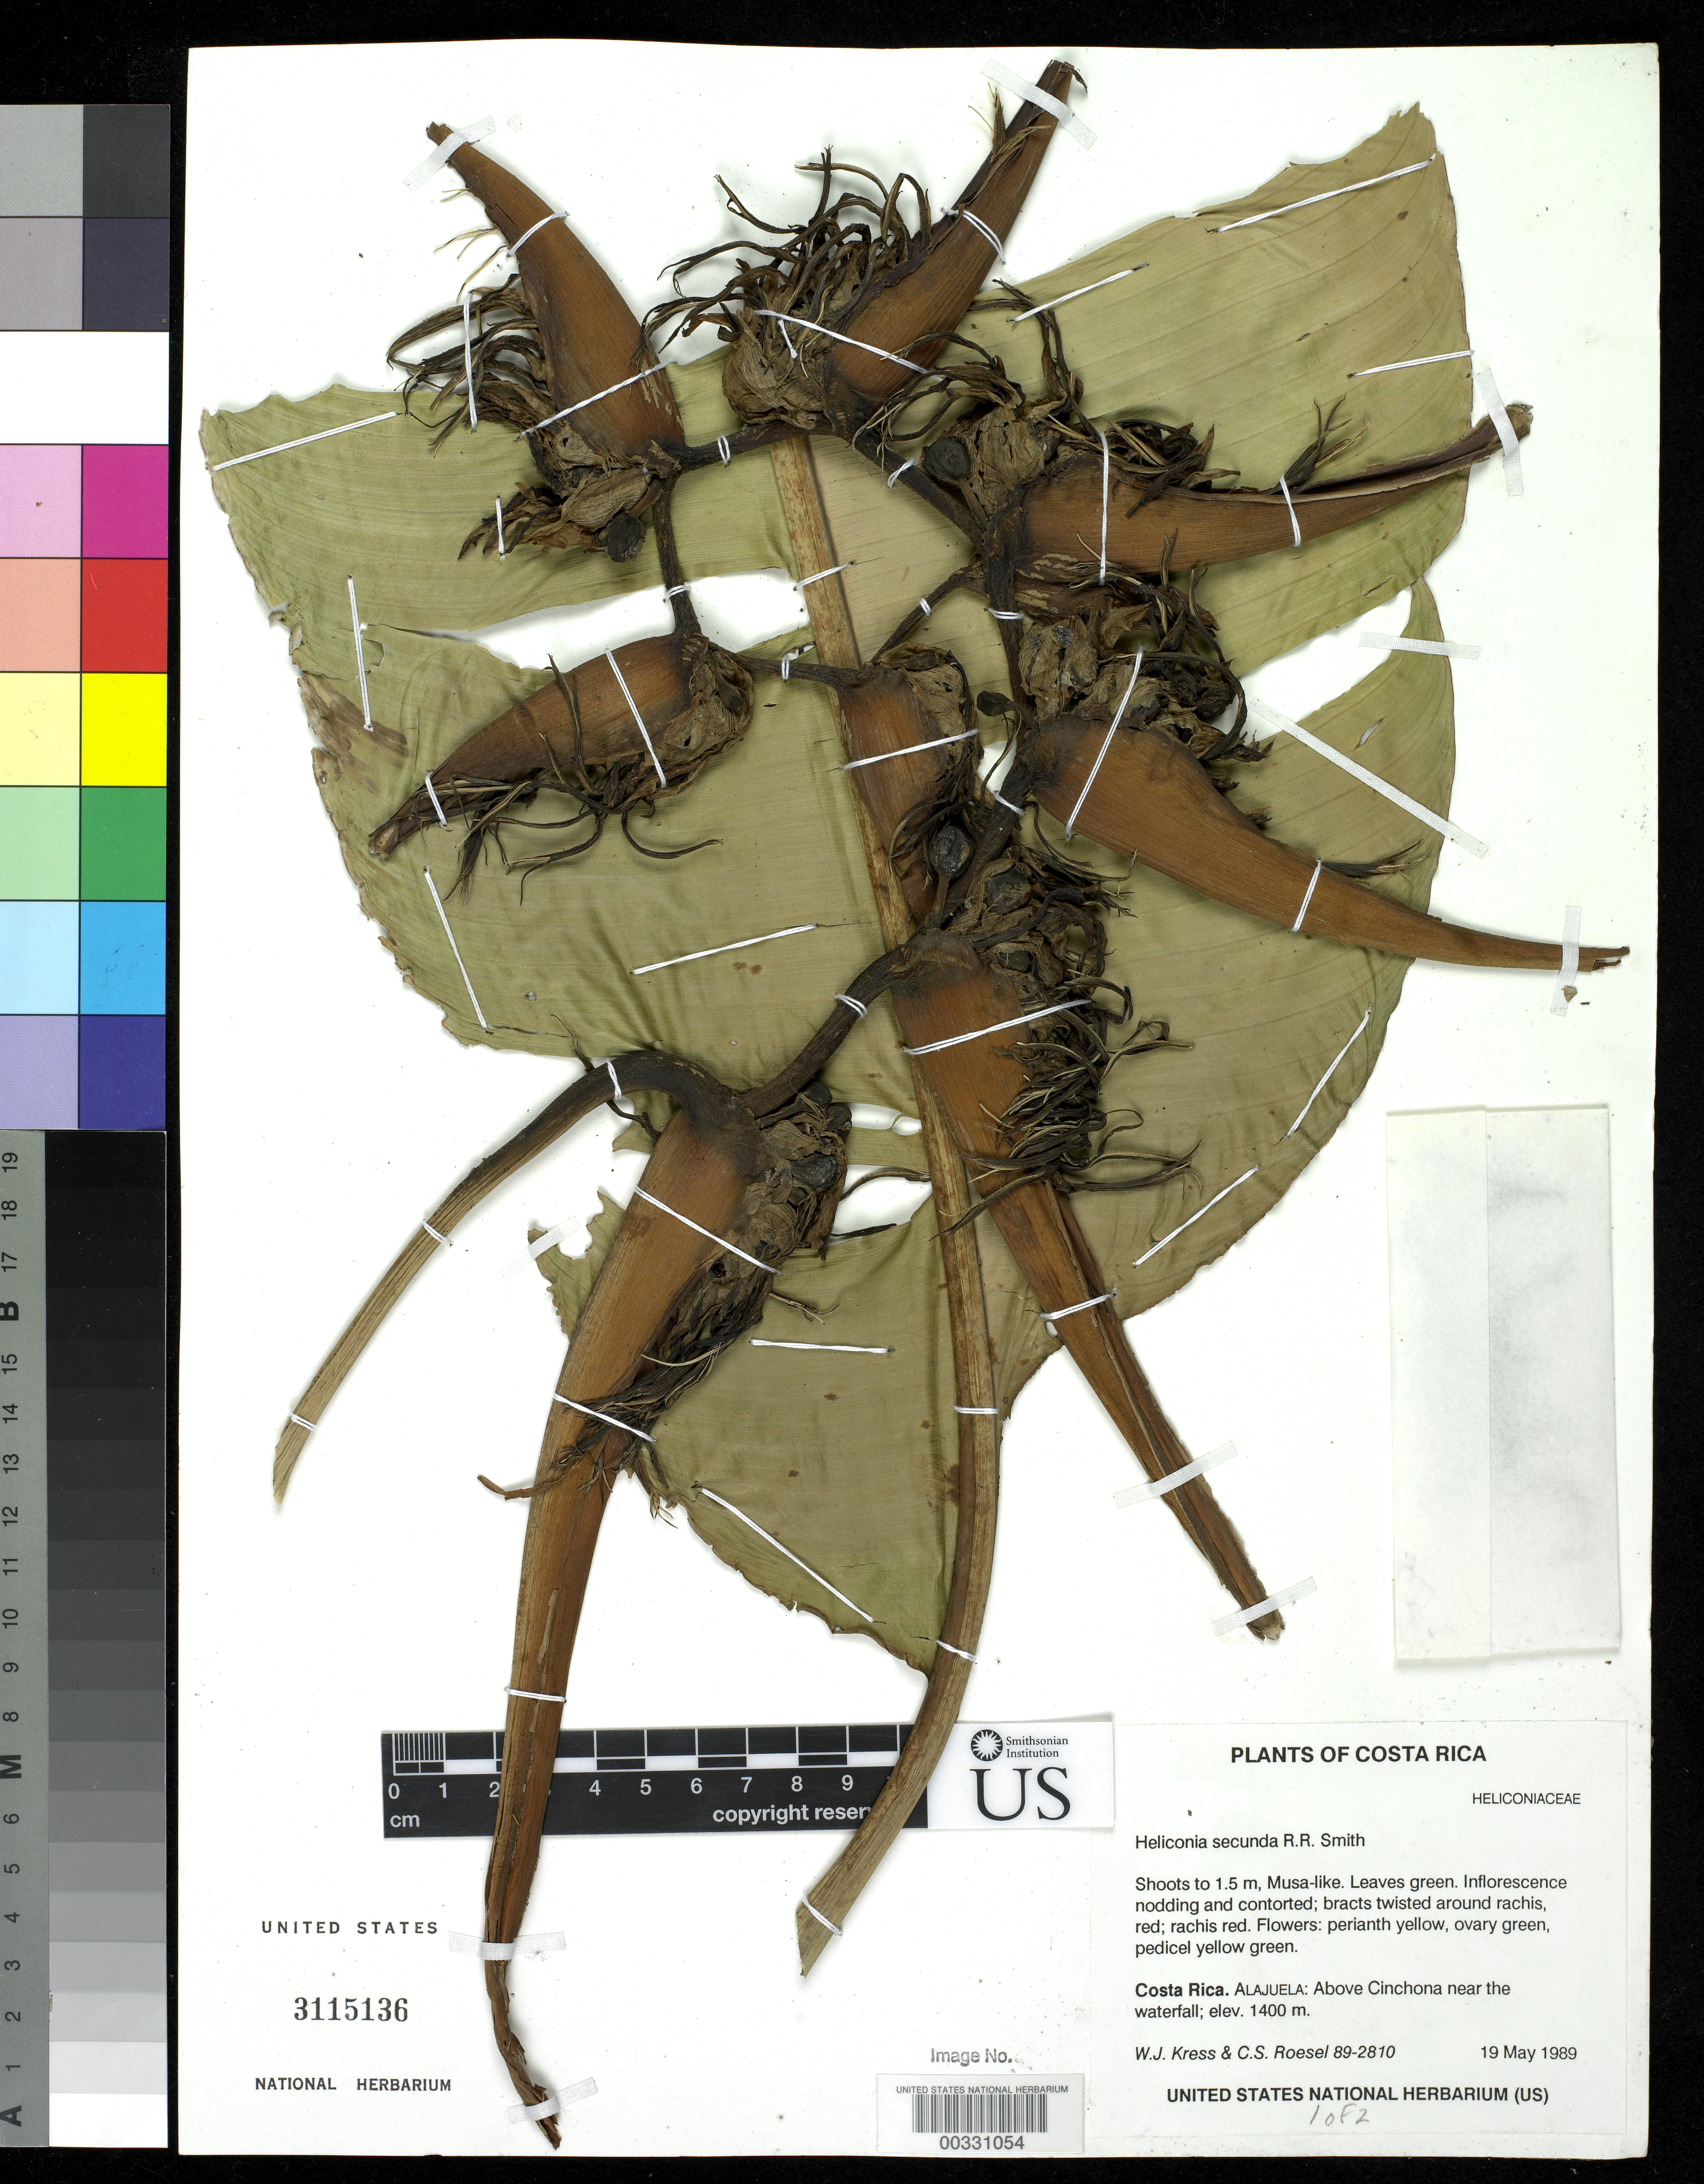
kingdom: Plantae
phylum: Tracheophyta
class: Liliopsida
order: Zingiberales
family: Heliconiaceae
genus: Heliconia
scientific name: Heliconia secunda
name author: R.R. Sm.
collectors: W. J. Kress & C. S. Roesel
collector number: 89-2810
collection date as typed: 19 May 1989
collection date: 1989-05-19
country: Costa Rica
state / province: Alajuela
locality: Above Cinchona near the waterfall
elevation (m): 1400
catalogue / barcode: US 3115136